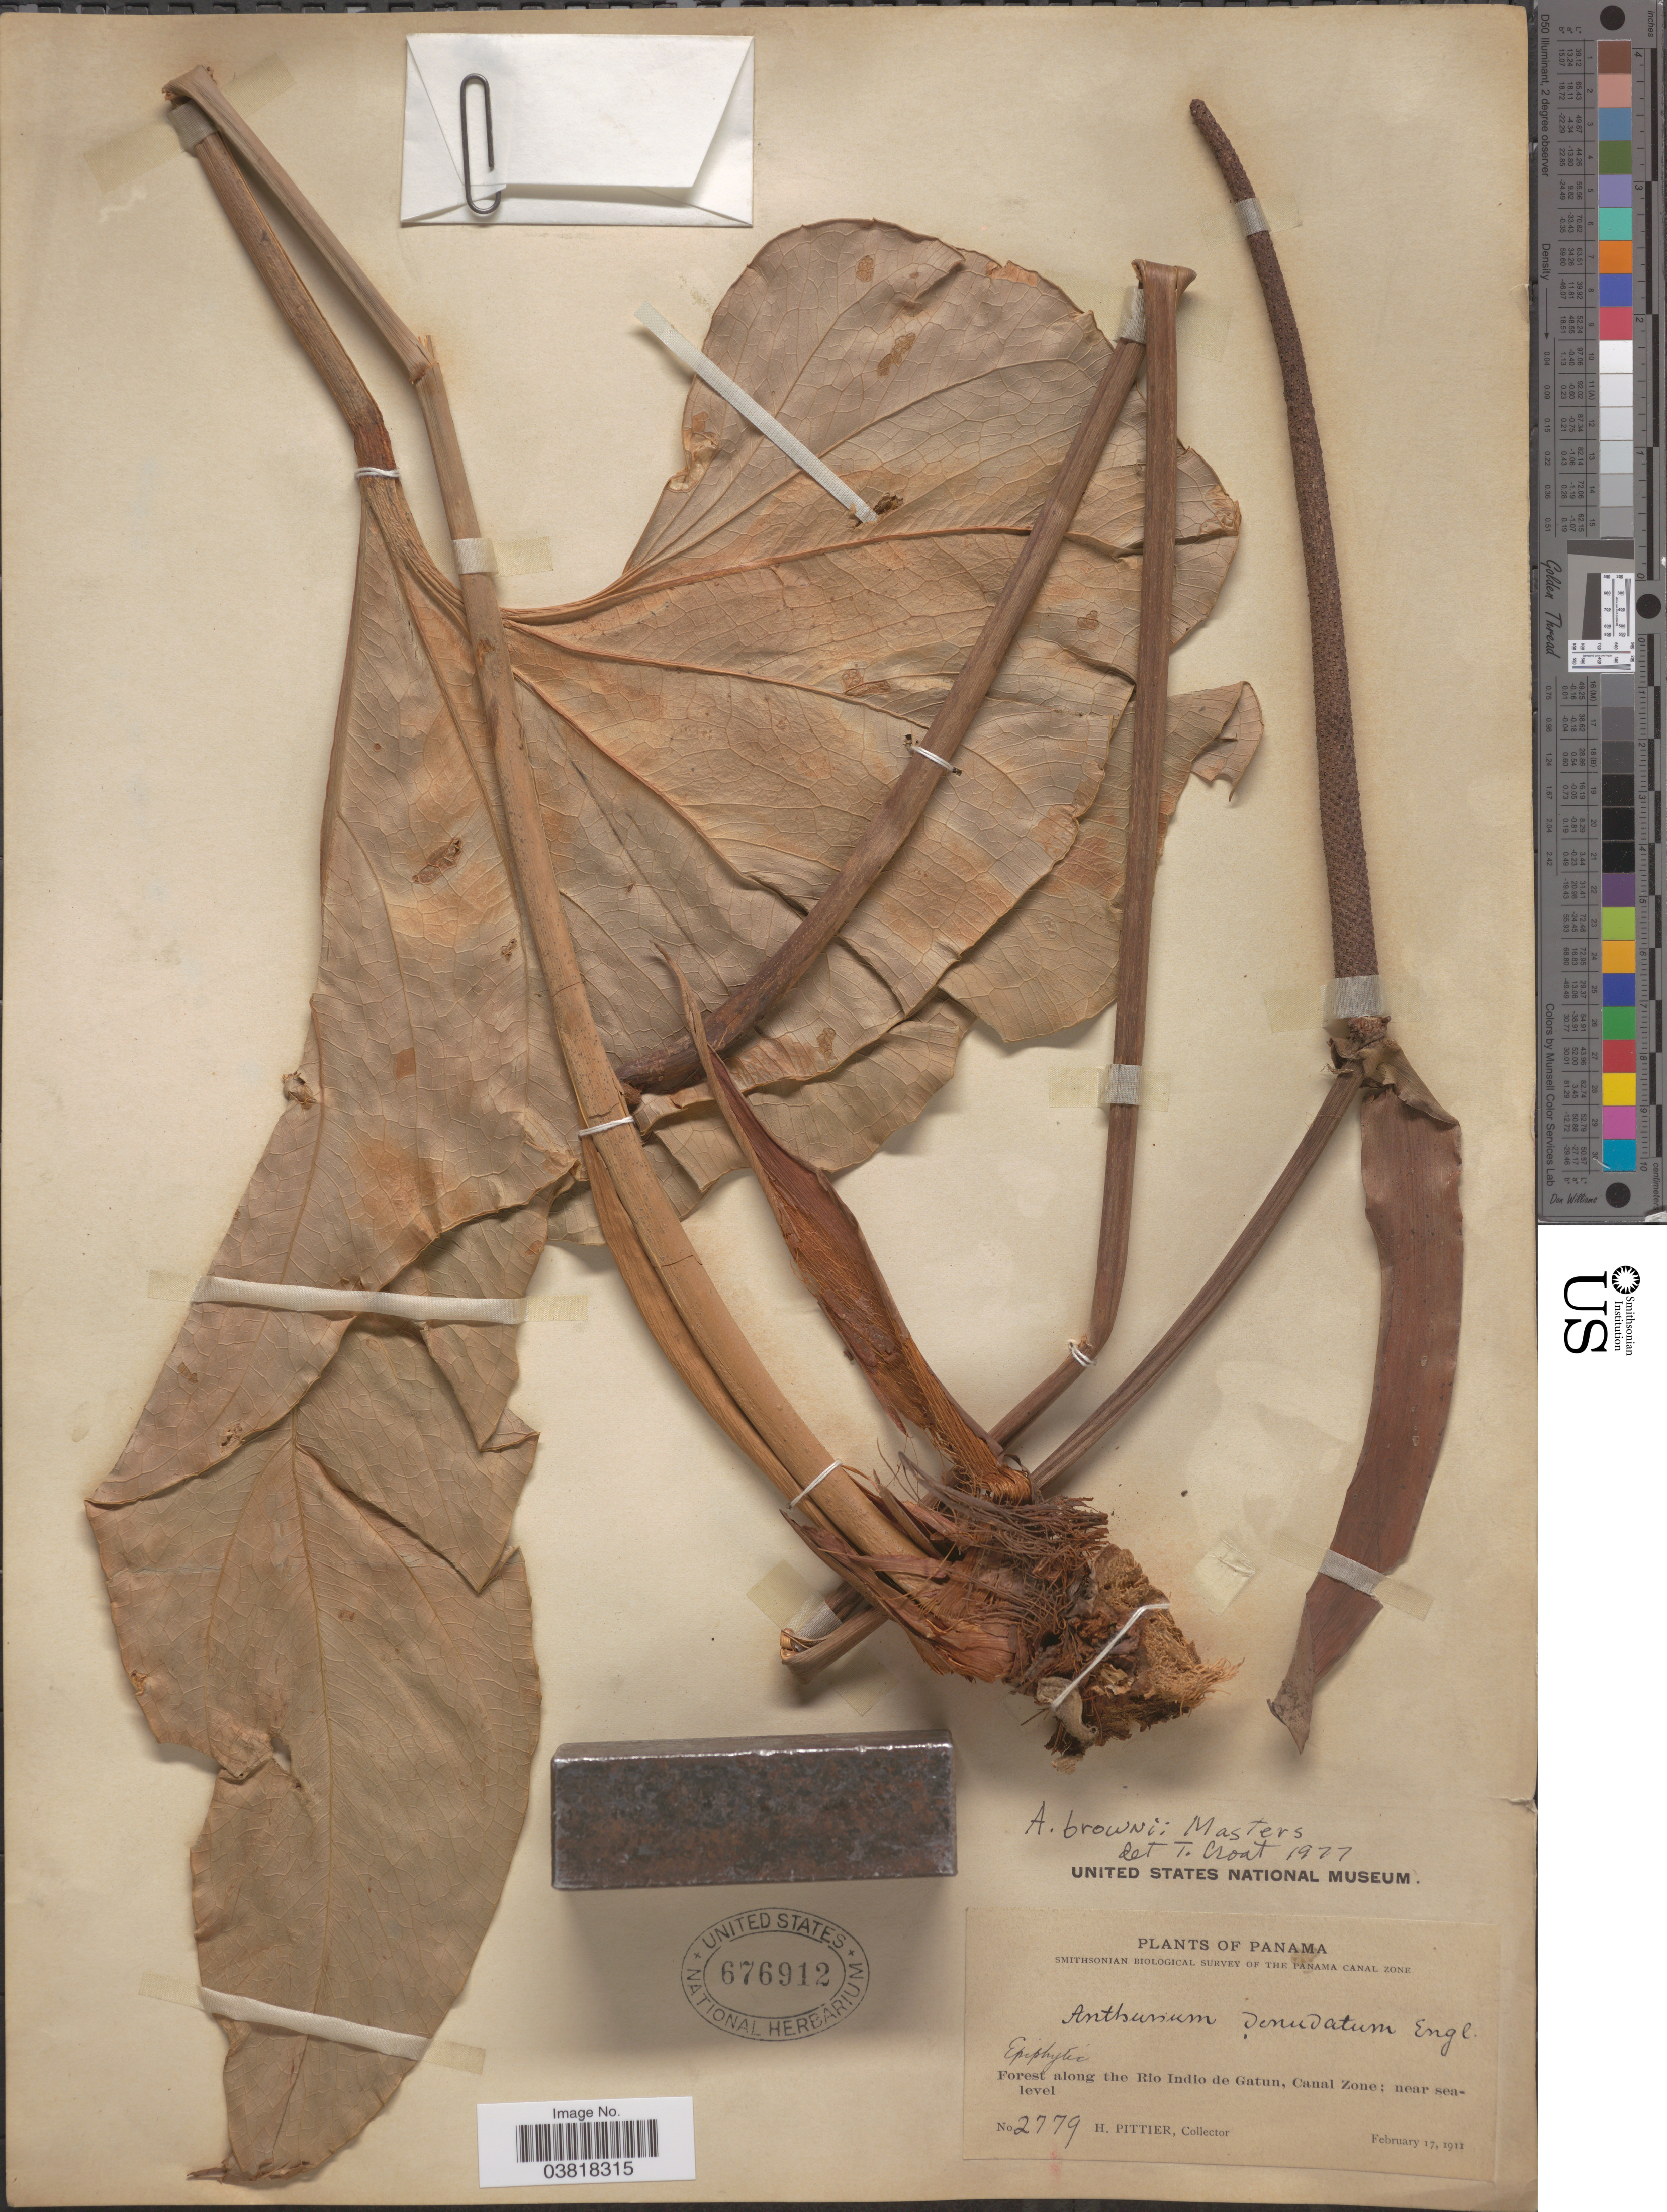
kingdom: Plantae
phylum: Tracheophyta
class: Liliopsida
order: Alismatales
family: Araceae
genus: Anthurium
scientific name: Anthurium brownii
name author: Mast.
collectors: H. F. Pittier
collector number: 2779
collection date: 1911-02-17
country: Panama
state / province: Colón / Panamá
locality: Forest along the Rio Indio de Gatun, Canal Zone.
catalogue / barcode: US 676912